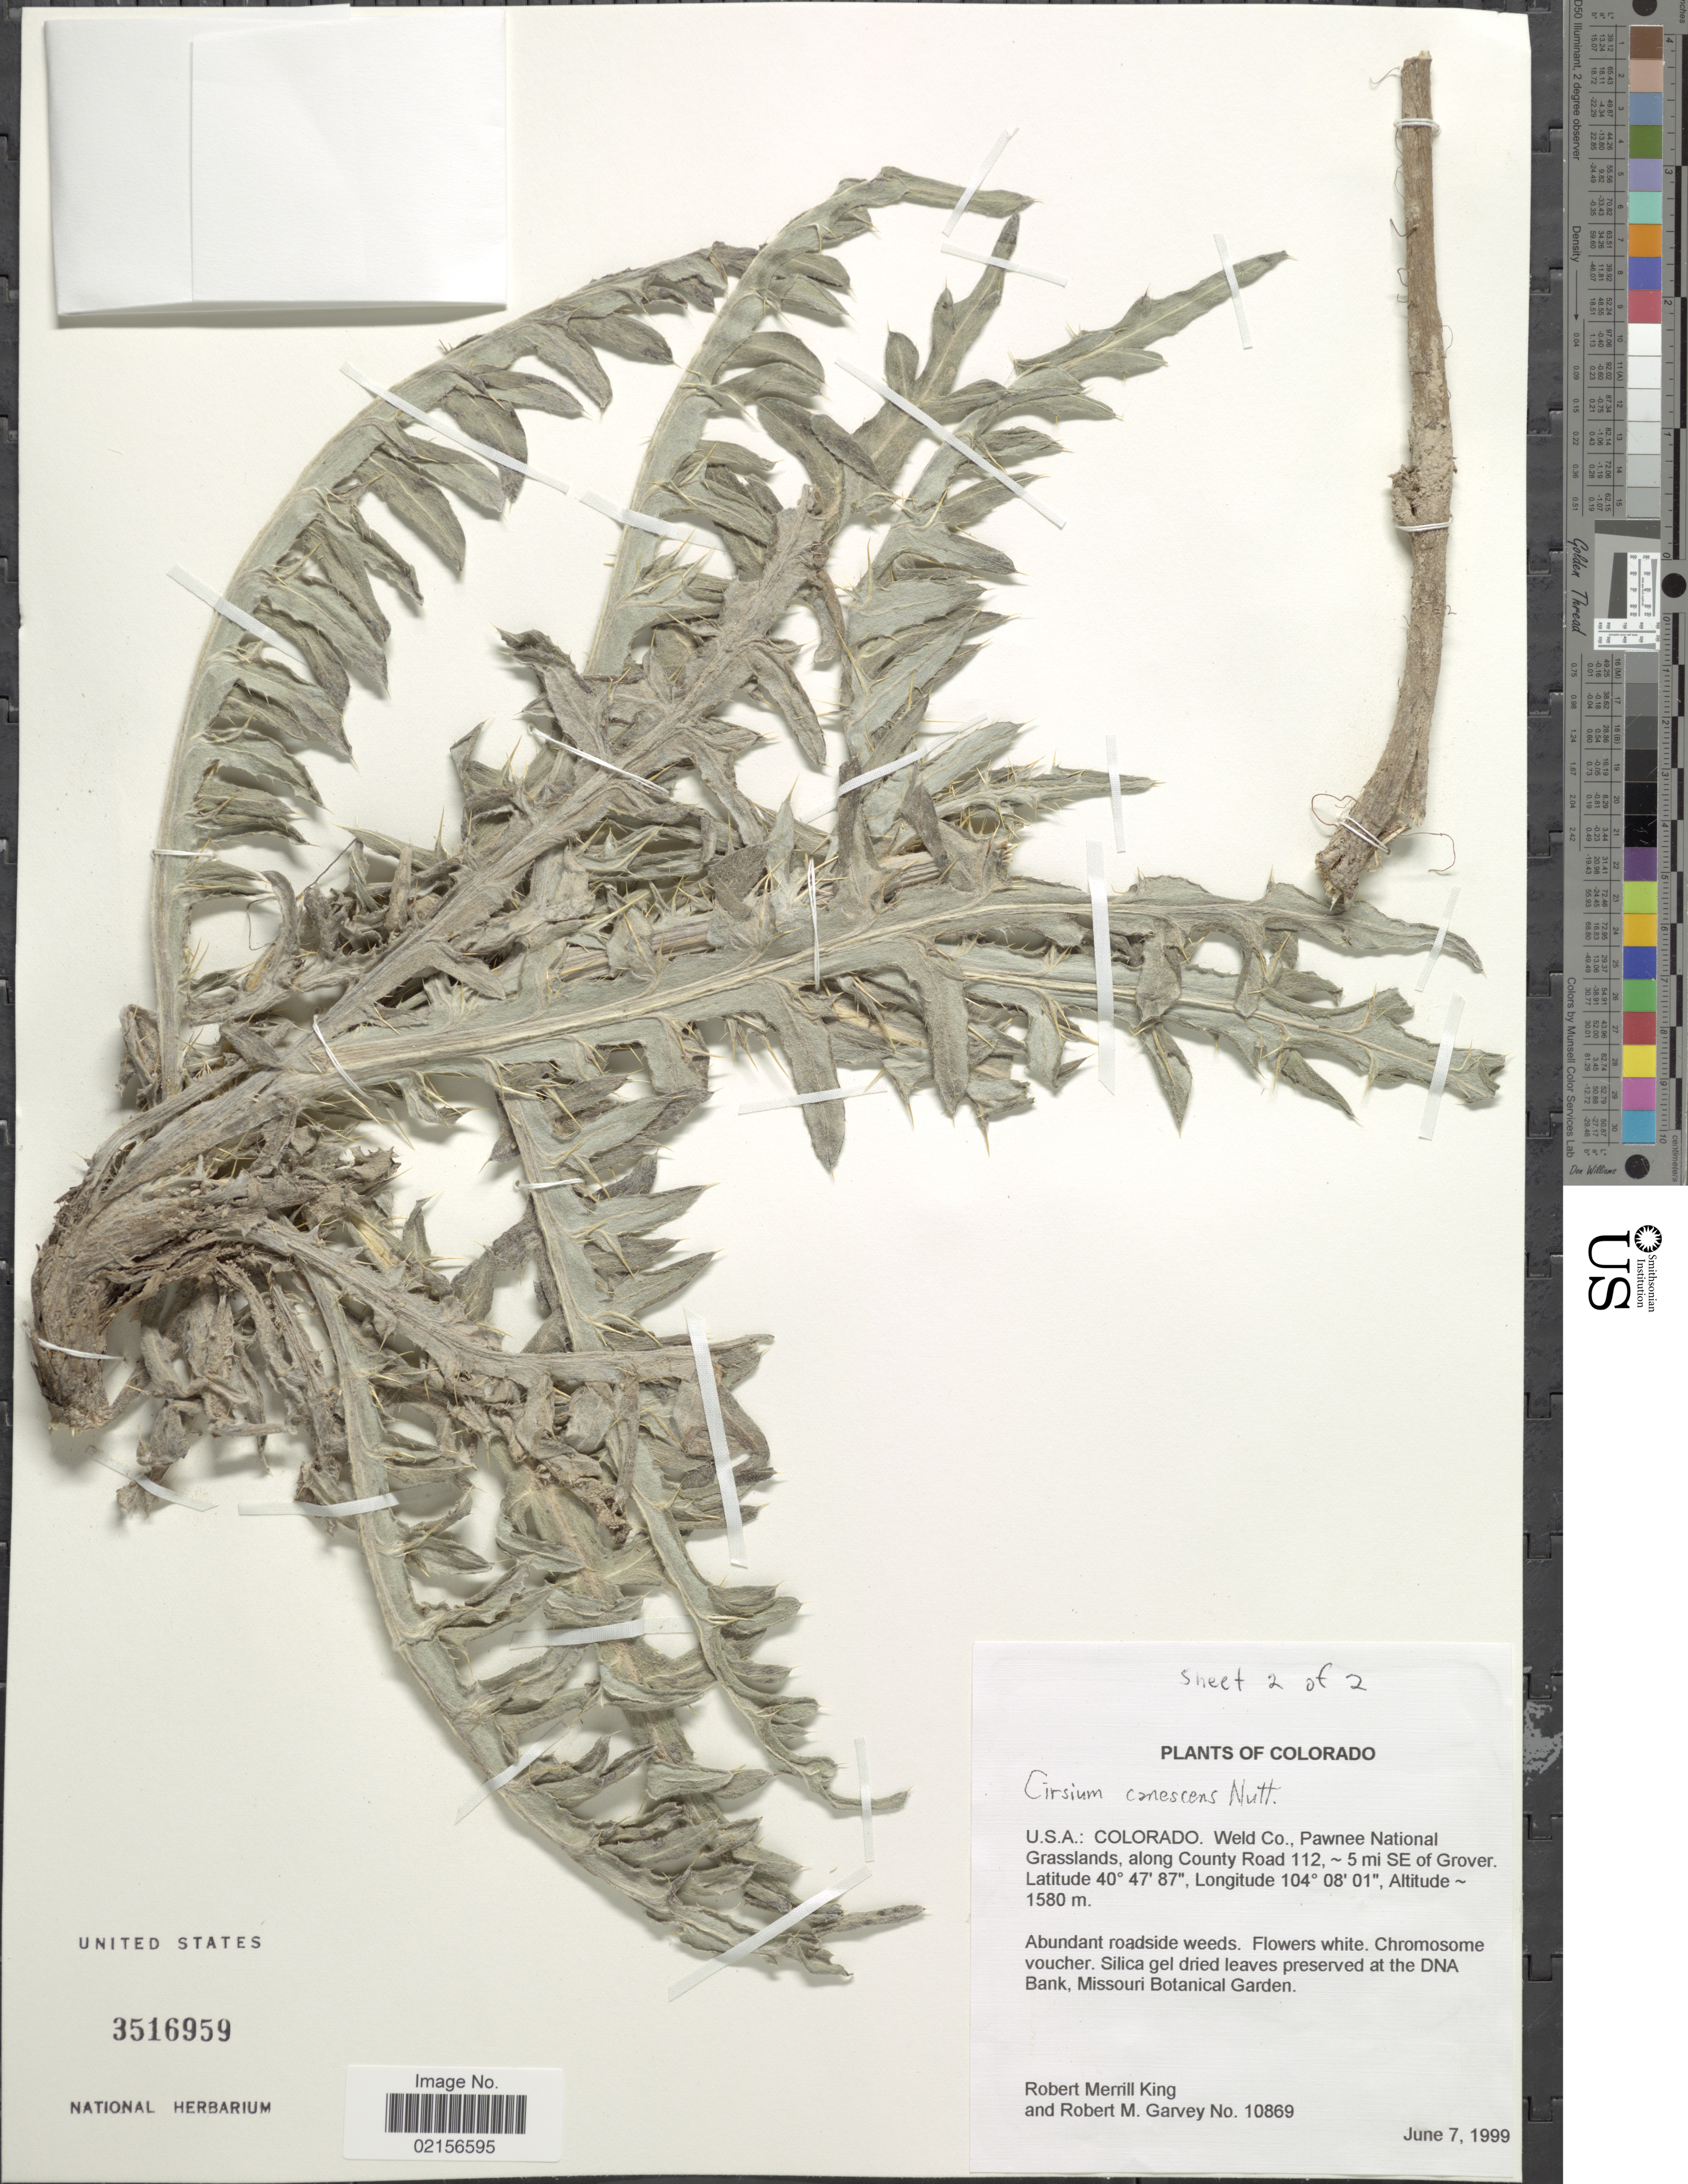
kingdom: Plantae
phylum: Tracheophyta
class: Magnoliopsida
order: Asterales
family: Asteraceae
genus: Cirsium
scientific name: Cirsium canescens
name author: Nutt.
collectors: R. M. King & R. Garvey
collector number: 10869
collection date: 1999-06-07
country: United States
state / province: Colorado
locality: Weld Co., Pawnee National Grasslands, along County Road 112, :5 mi SE of Grover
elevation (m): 1580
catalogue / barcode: US 3516959